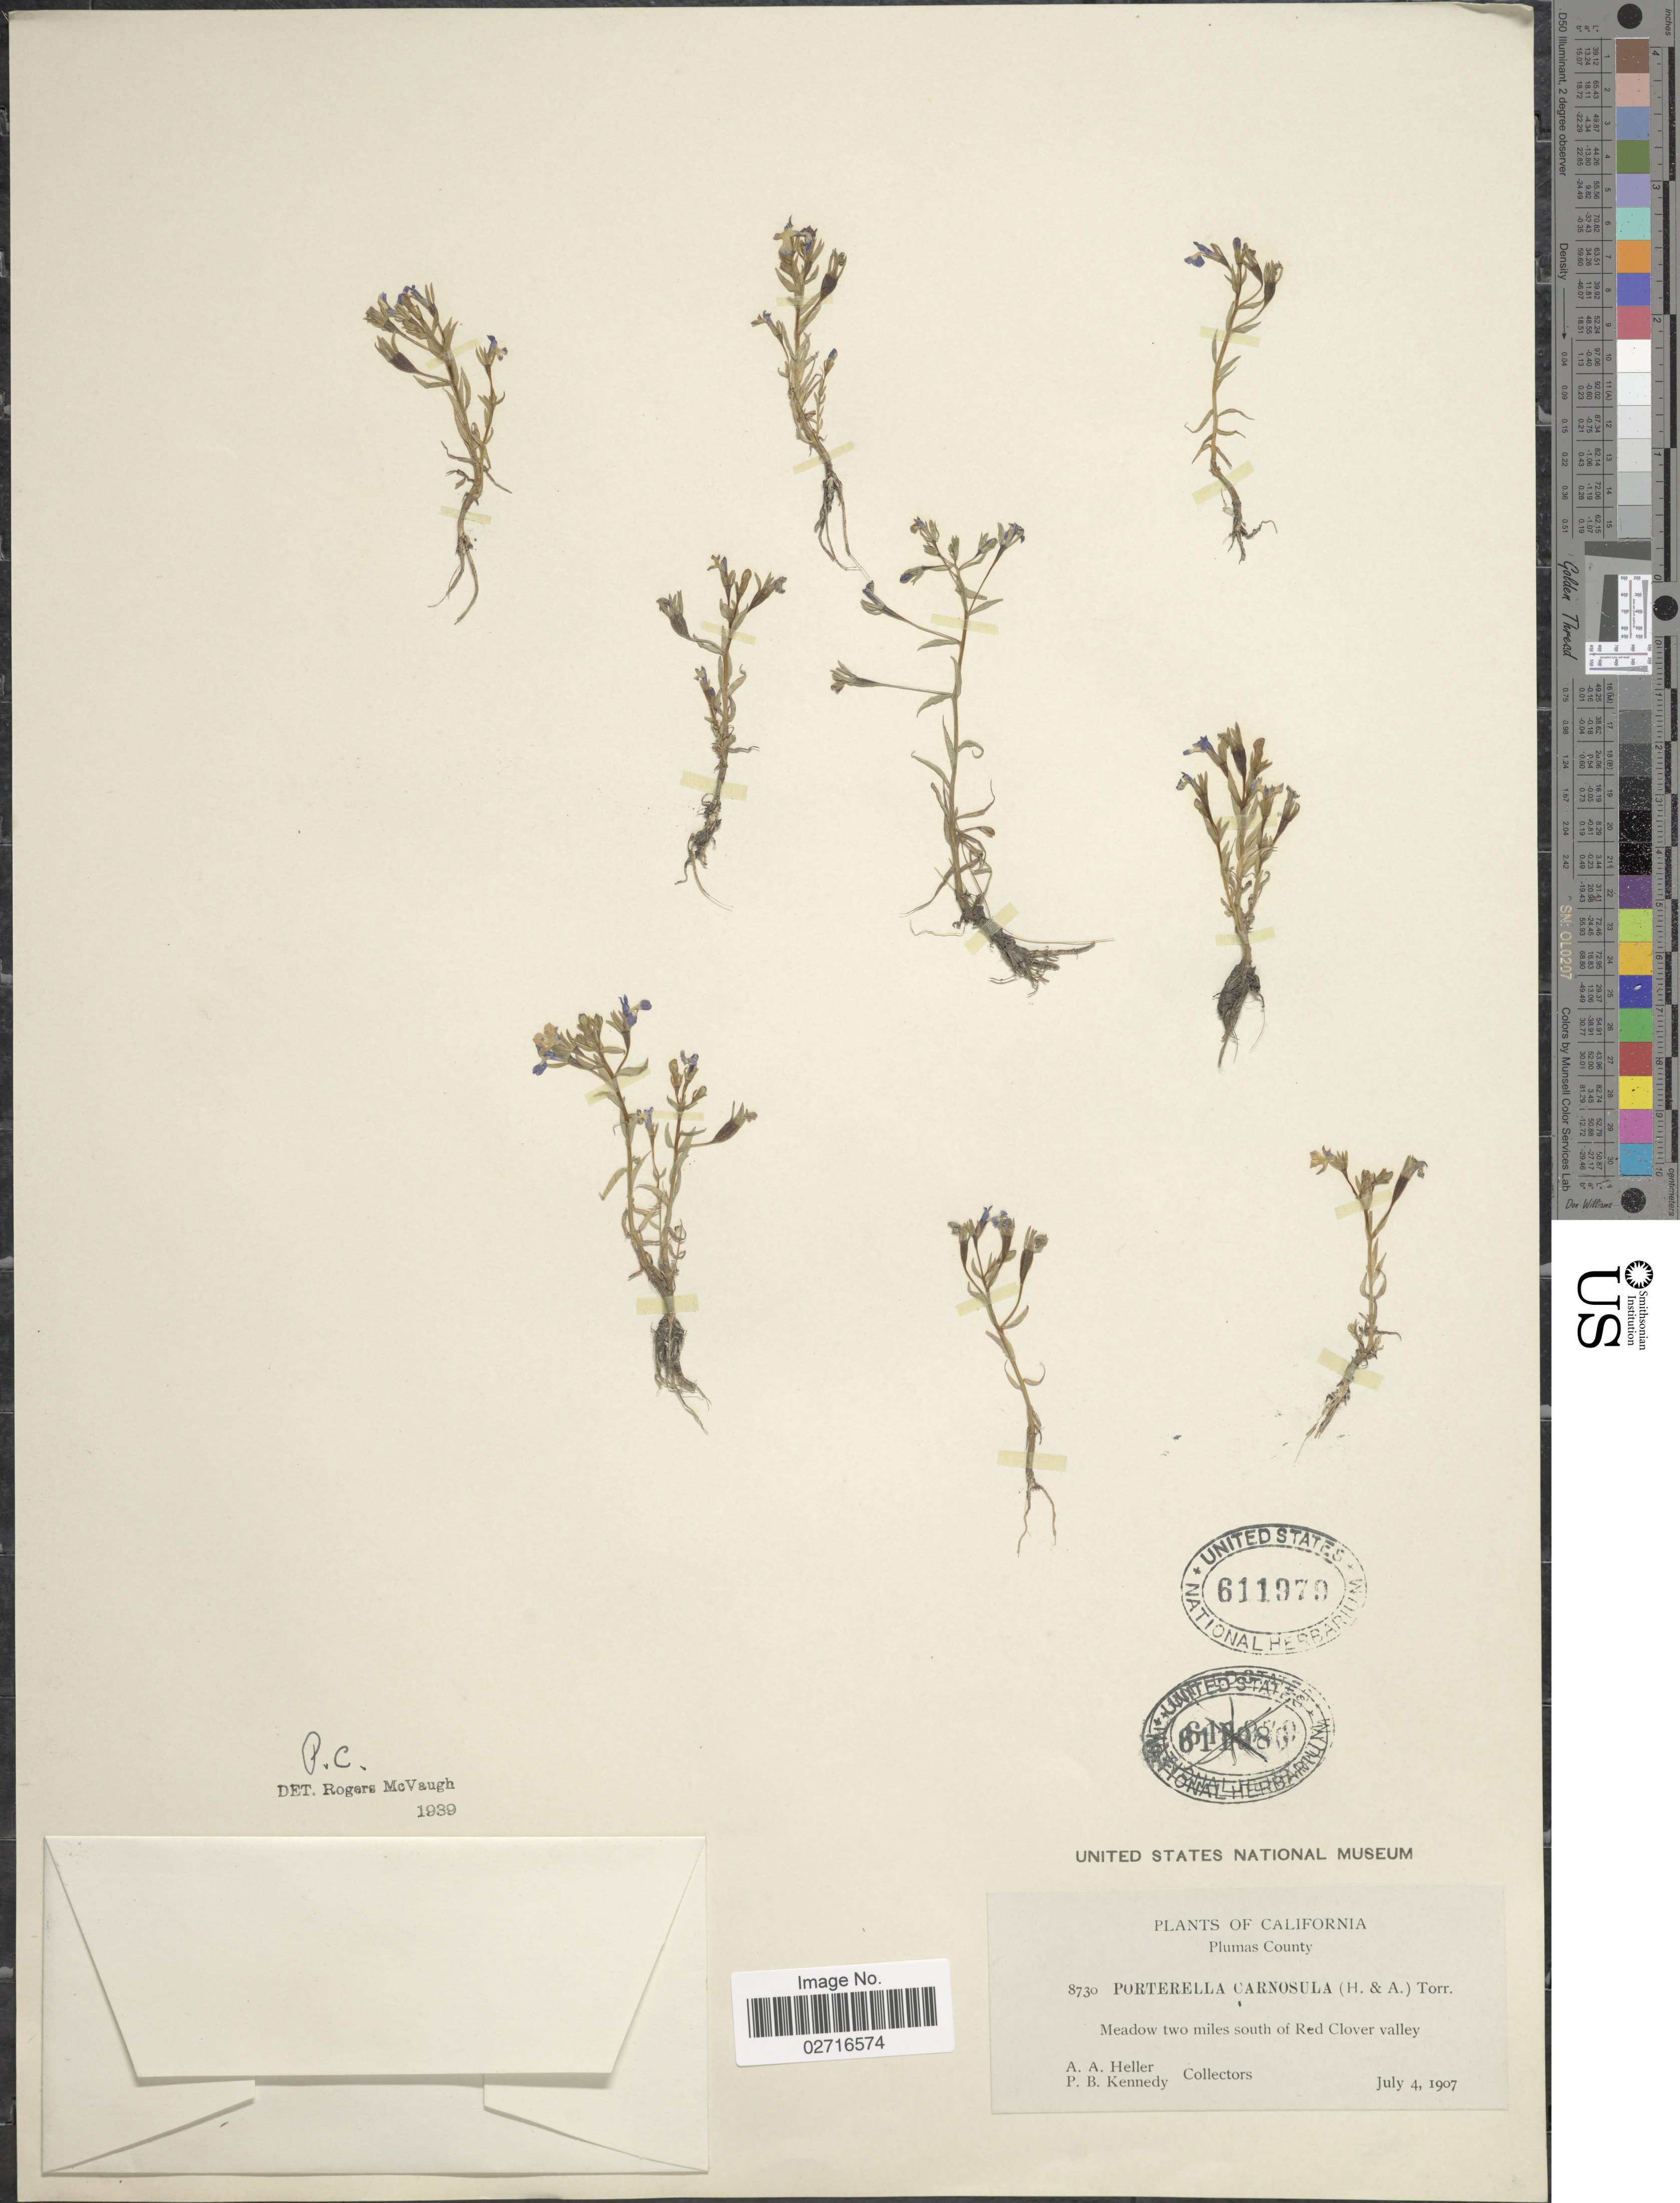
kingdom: Plantae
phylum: Tracheophyta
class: Magnoliopsida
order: Asterales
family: Campanulaceae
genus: Laurentia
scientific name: Laurentia carnosula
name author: (Hook. & Arn.) Benth. ex A. Gray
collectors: A. A. Heller & P. B. Kennedy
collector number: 8730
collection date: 1907-07-04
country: United States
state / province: California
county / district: Plumas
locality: Plumas County, Meadow two miles south of Red Clover valley.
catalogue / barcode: US 611979